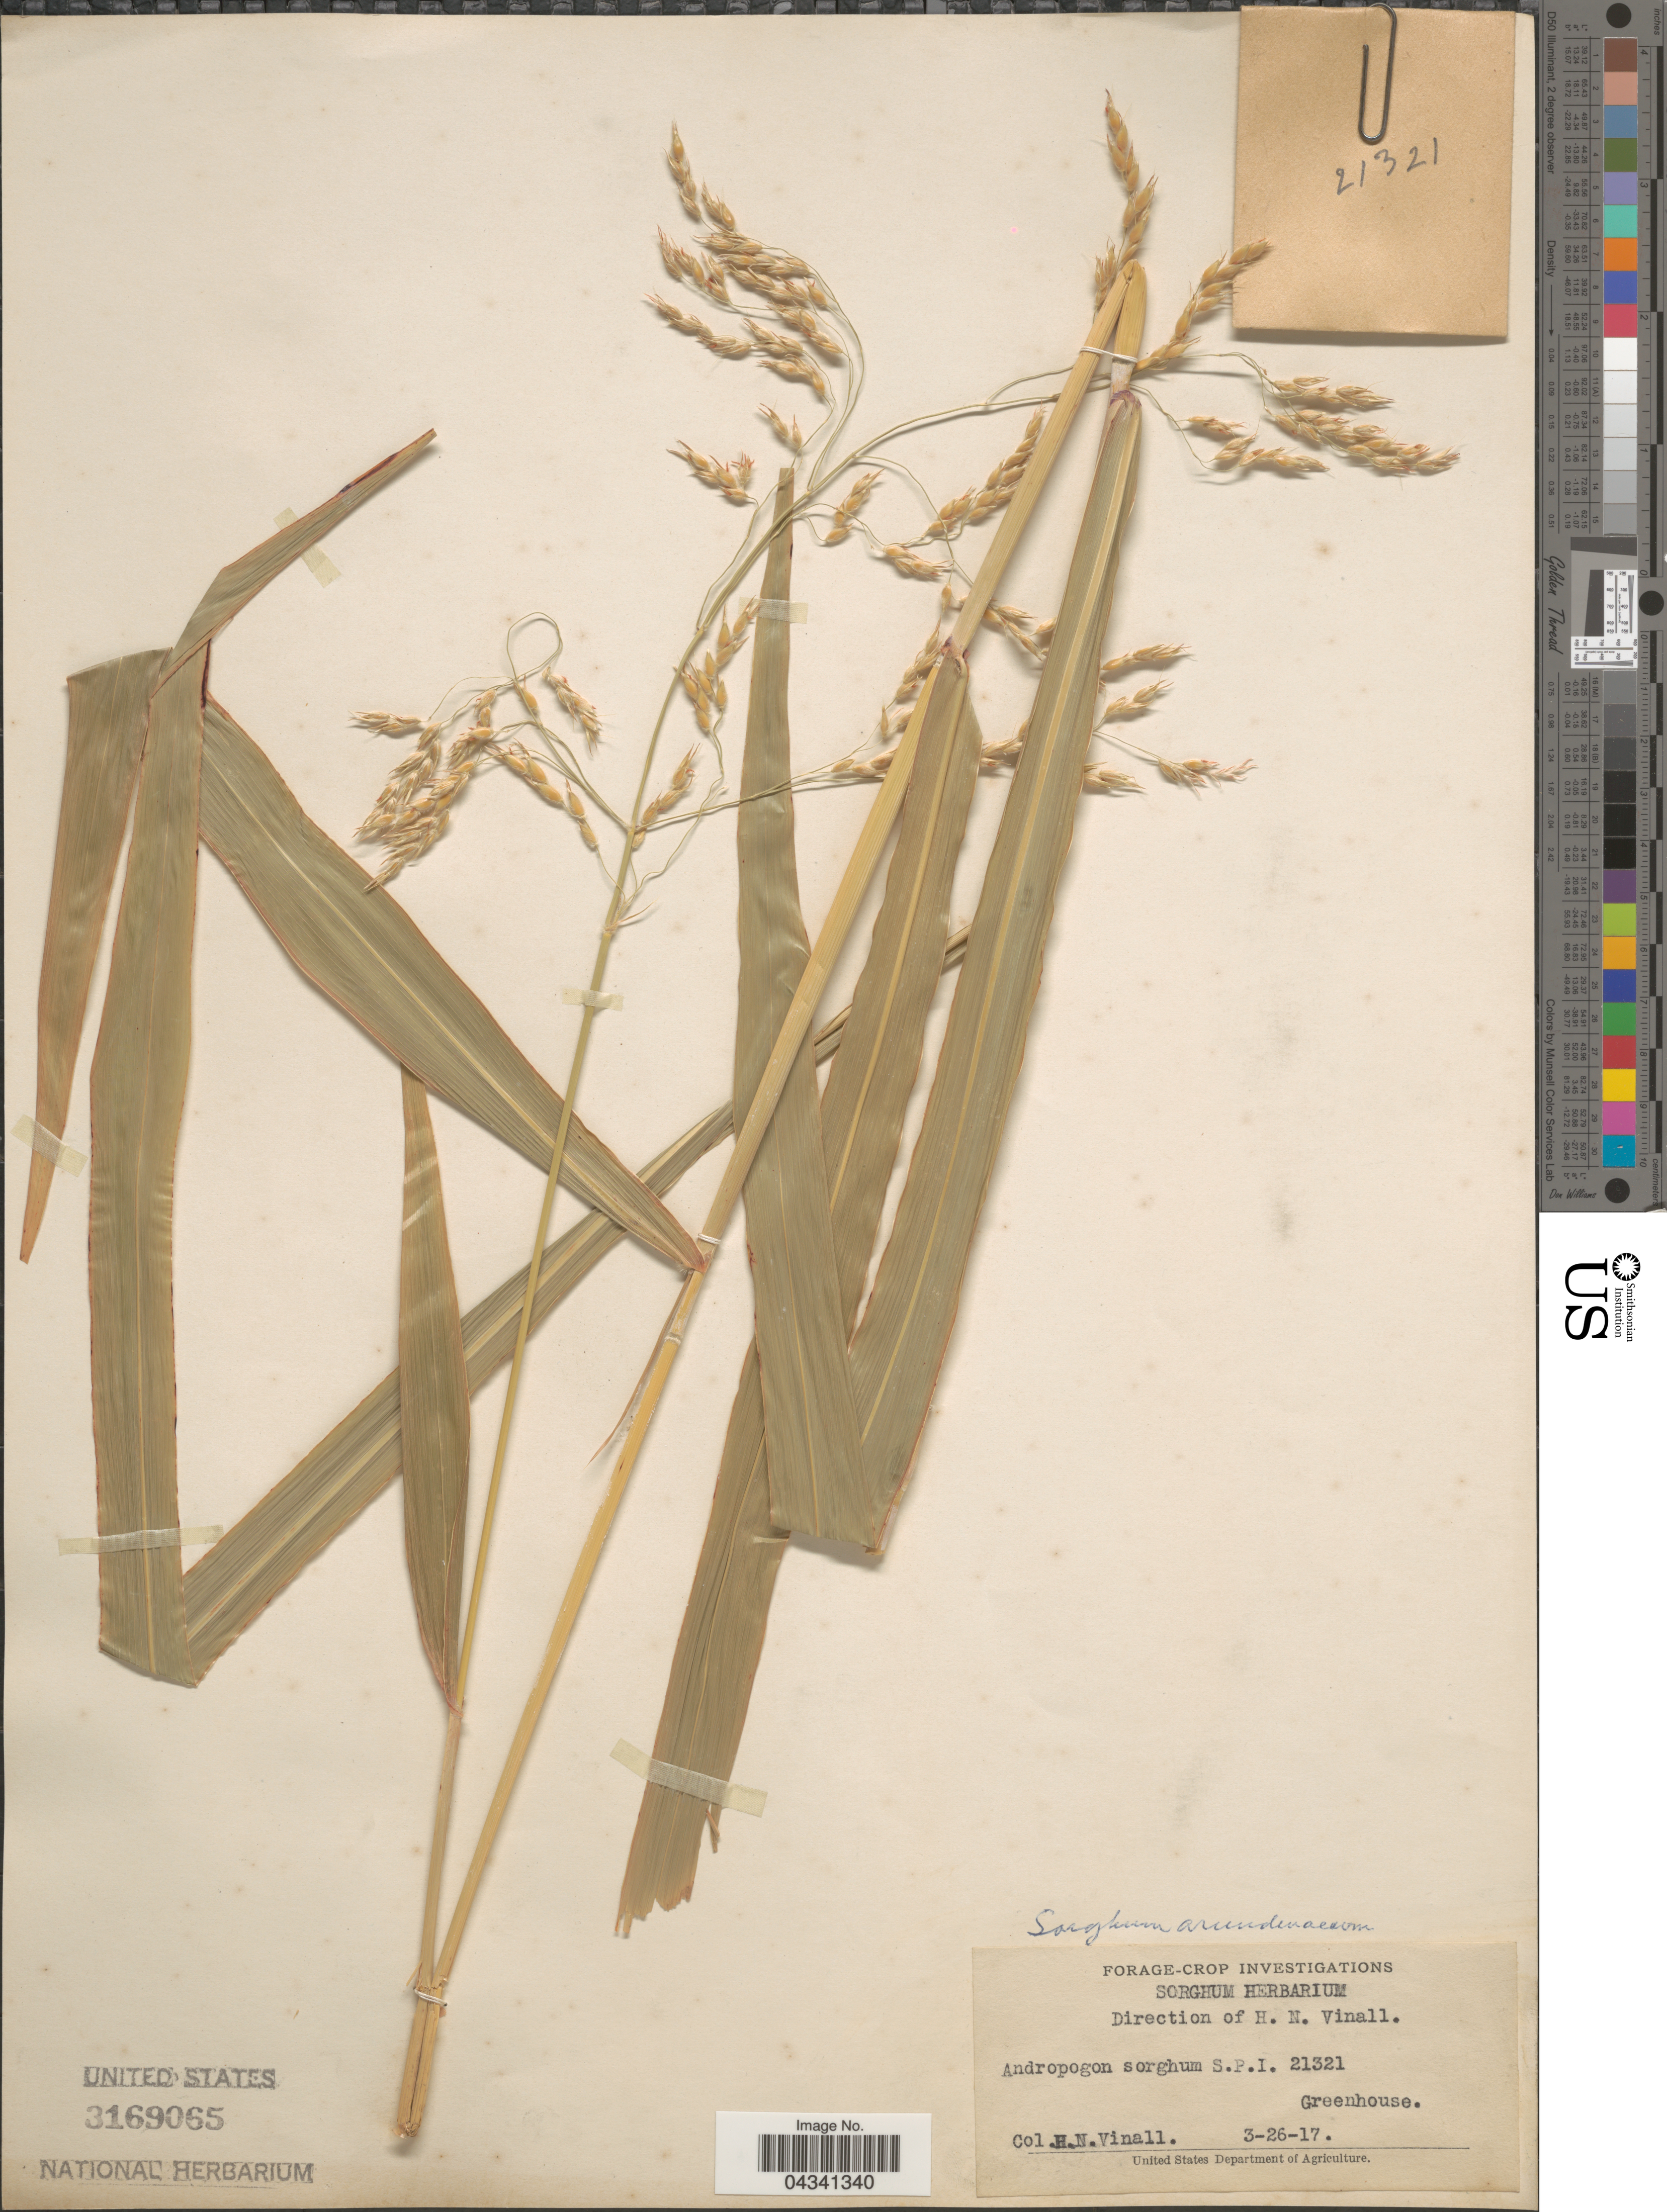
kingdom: Plantae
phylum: Tracheophyta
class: Liliopsida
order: Poales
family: Poaceae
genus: Sorghum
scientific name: Sorghum arundinaceum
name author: (Desv.) Stapf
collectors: H. Vinall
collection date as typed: Transcribed d/m/y: 26/3/17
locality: Greenhouse.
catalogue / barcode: US 3169065